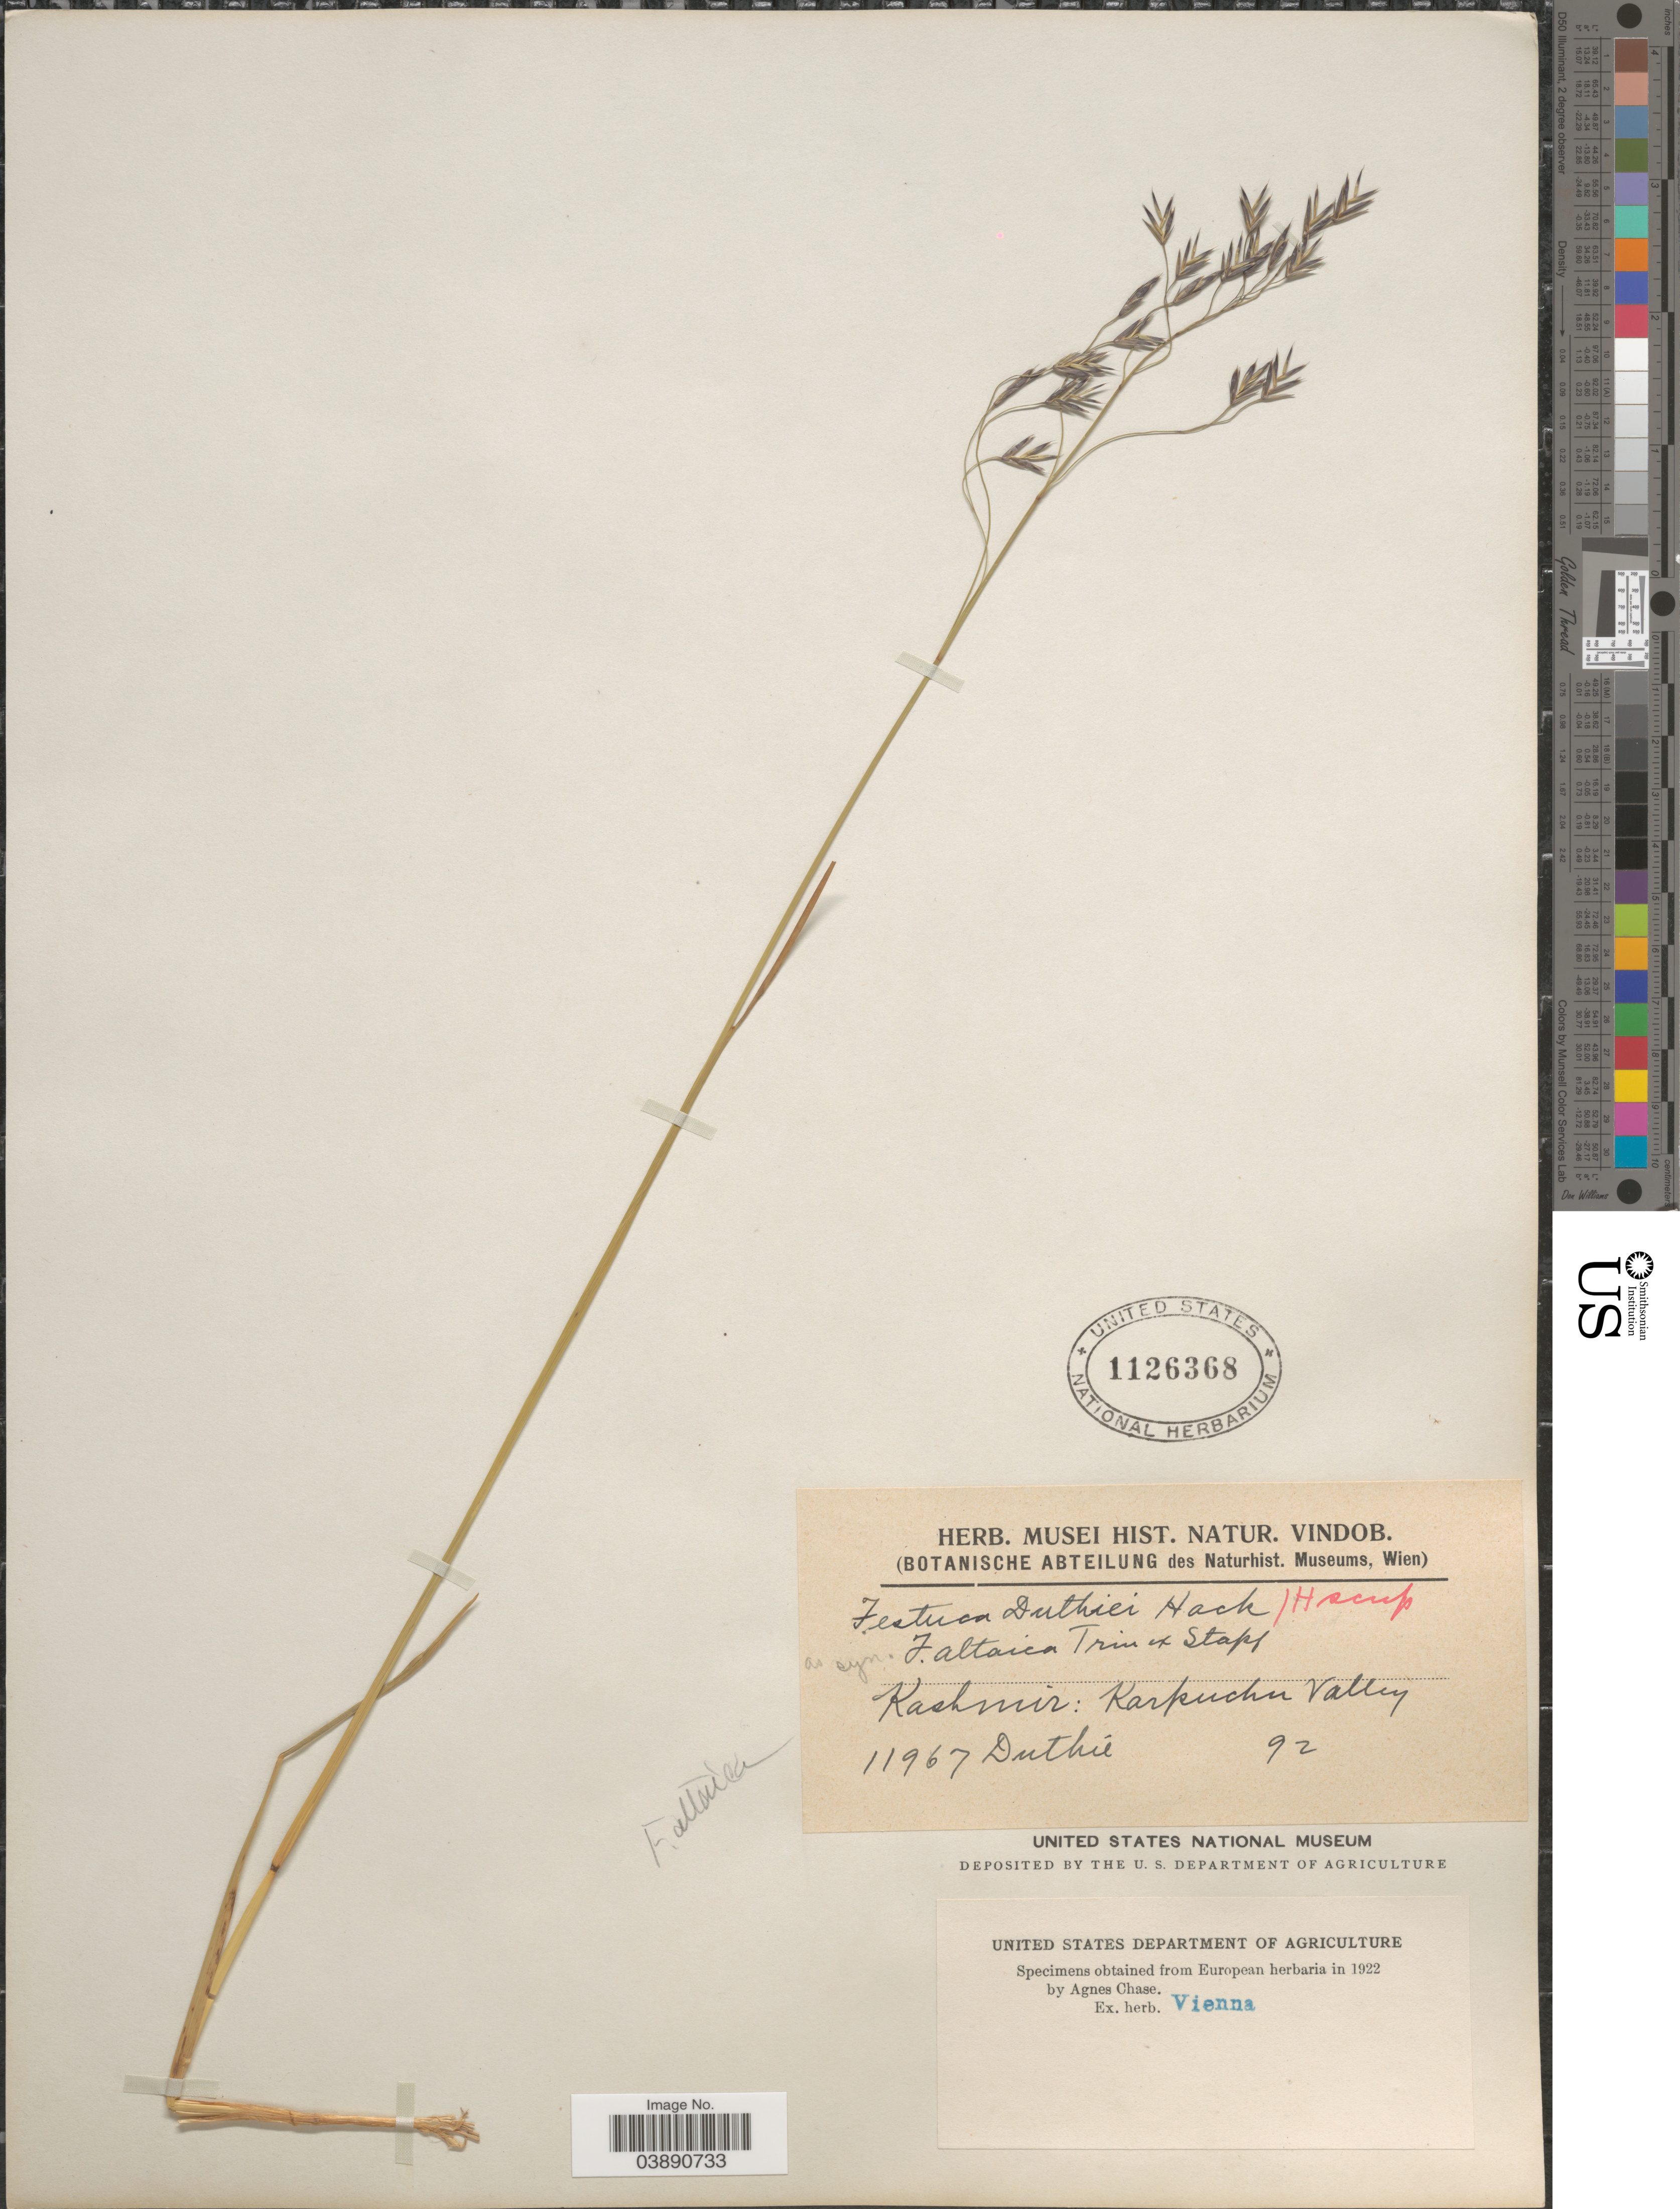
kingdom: Plantae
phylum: Tracheophyta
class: Liliopsida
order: Poales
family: Poaceae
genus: Festuca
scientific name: Festuca altaica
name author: Trin.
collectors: Duthie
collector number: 11967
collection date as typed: Transcribed d/m/y: //92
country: India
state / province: Jammu and Kashmir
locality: Kashmir: Karpuchu Valley.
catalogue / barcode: US 1126368